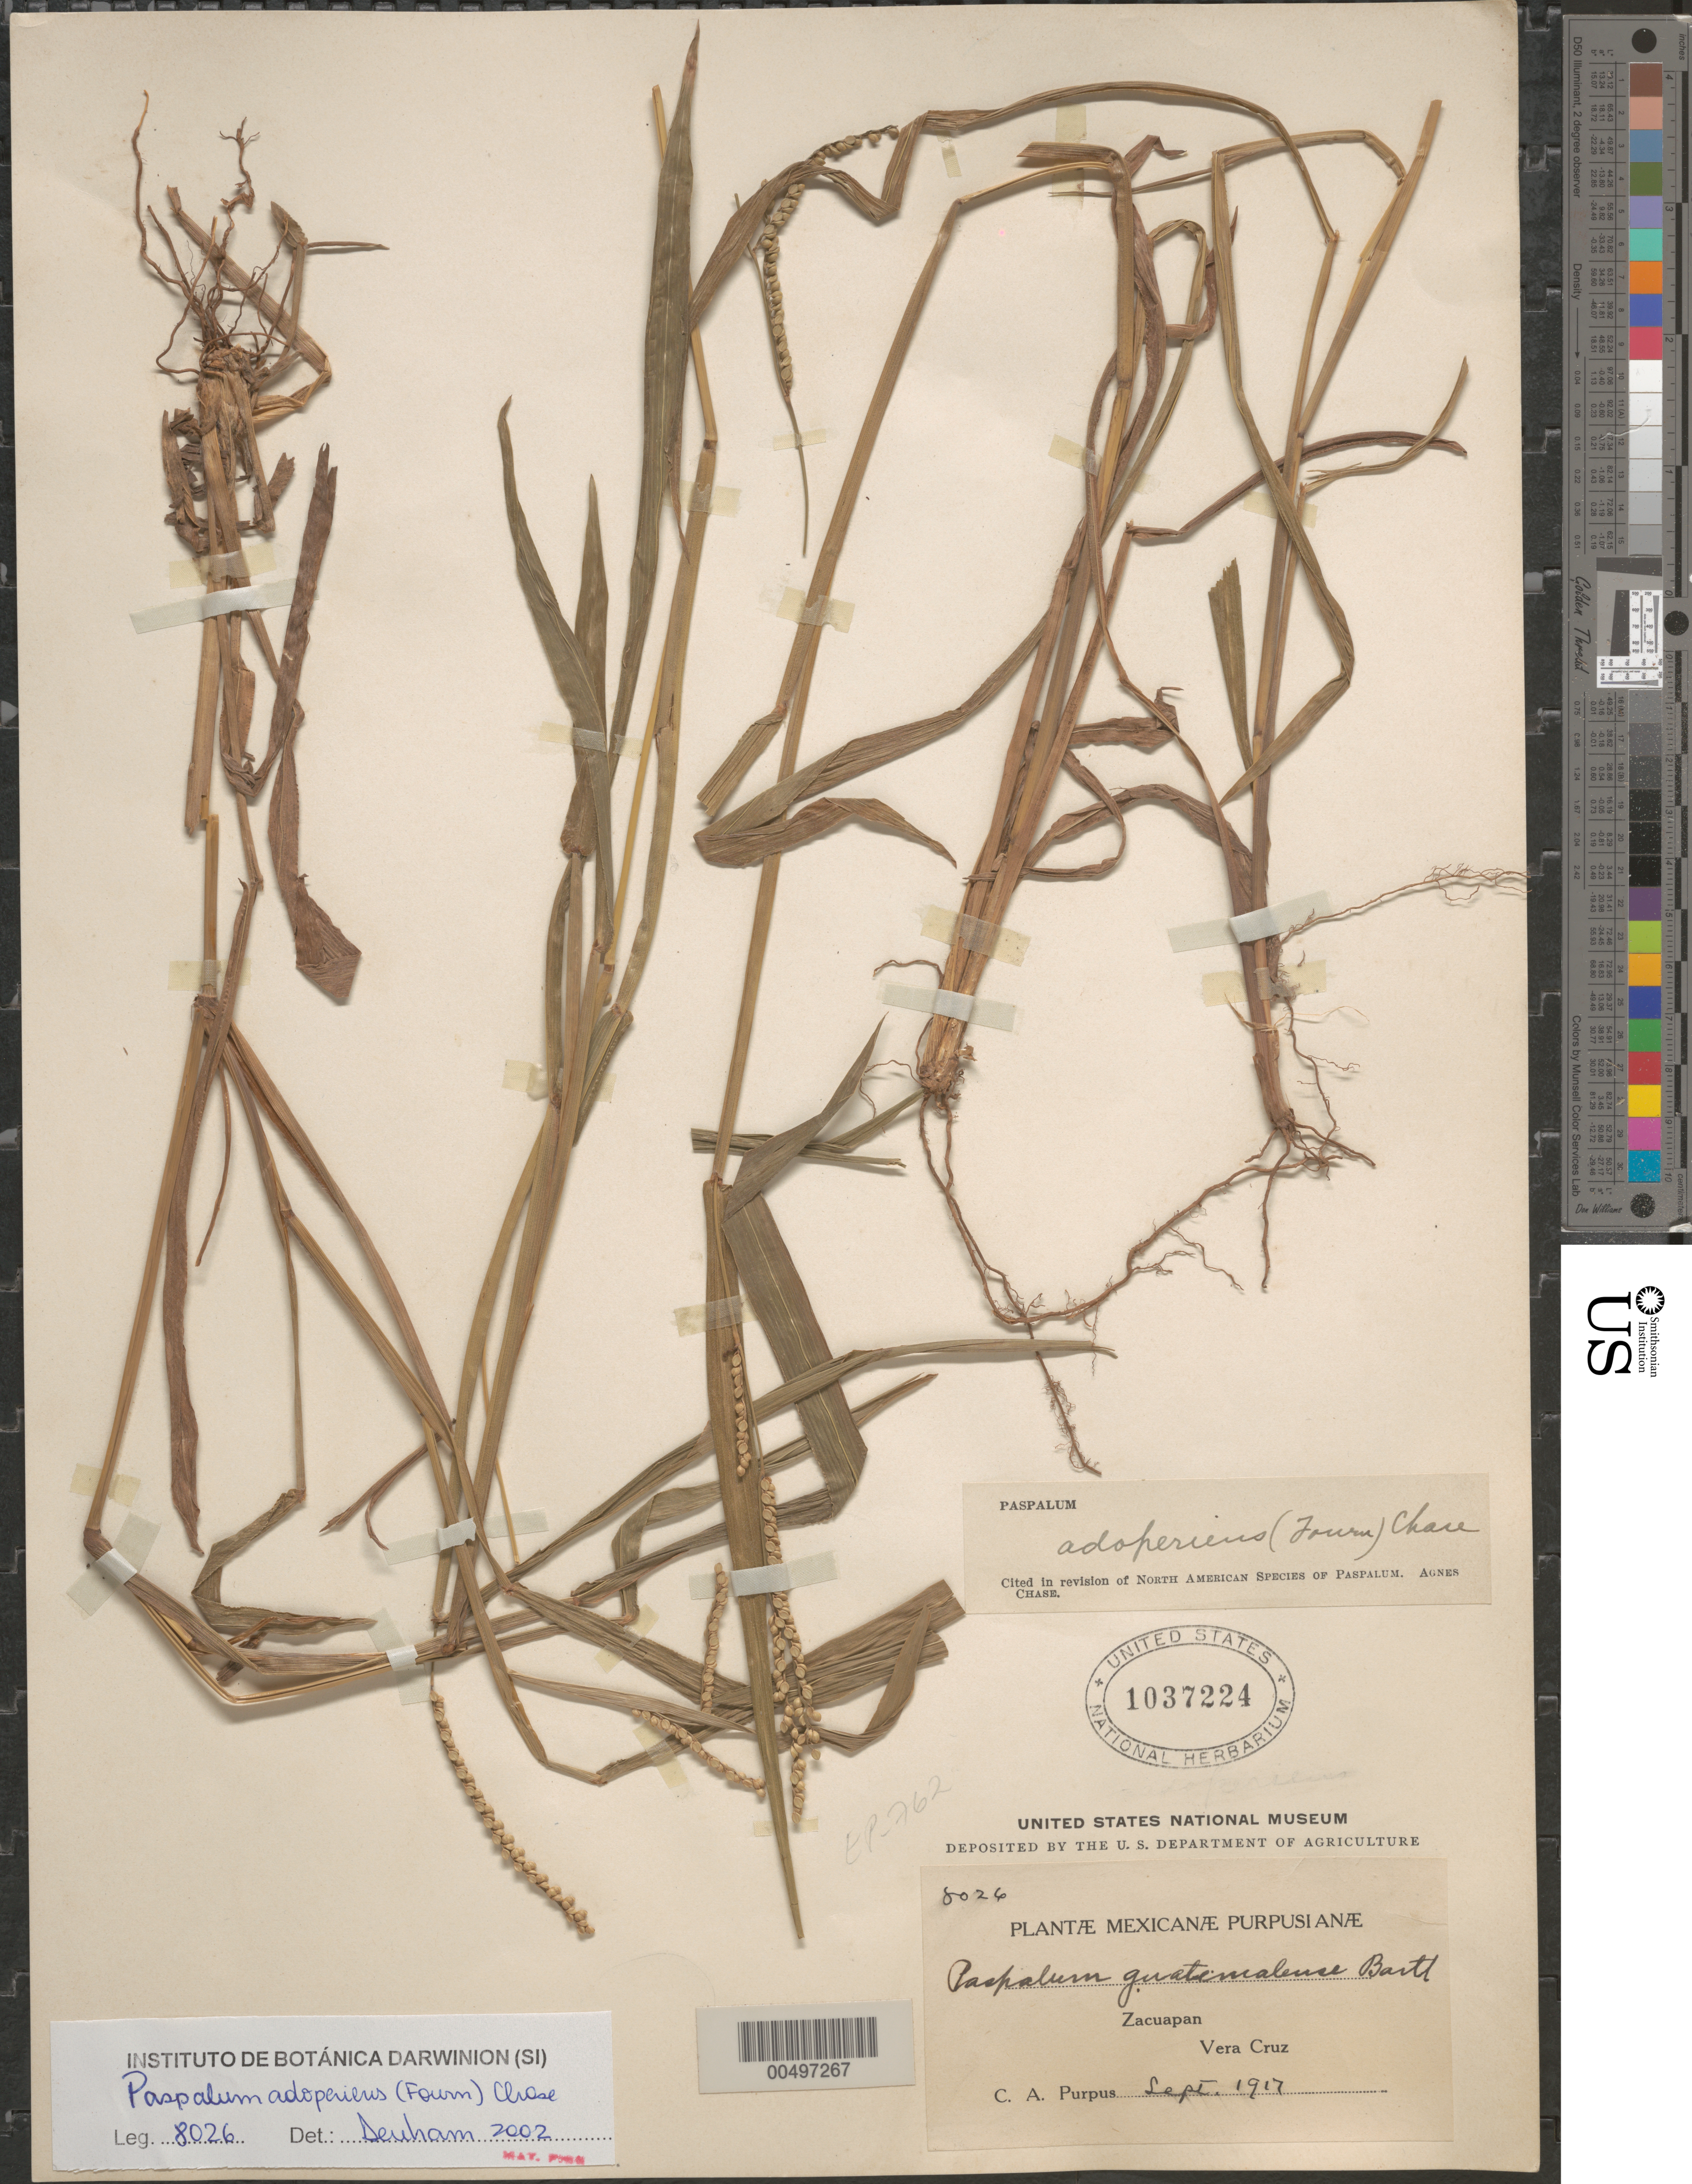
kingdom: Plantae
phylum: Tracheophyta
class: Liliopsida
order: Poales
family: Poaceae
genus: Paspalum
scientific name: Paspalum adoperiens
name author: (E. Fourn.) Chase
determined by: Chase, [M.] Agnes, (US)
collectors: C. A. Purpus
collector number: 8026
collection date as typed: Sep 1917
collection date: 1917-09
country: Mexico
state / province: Veracruz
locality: Zacuapan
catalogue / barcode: US 1037224